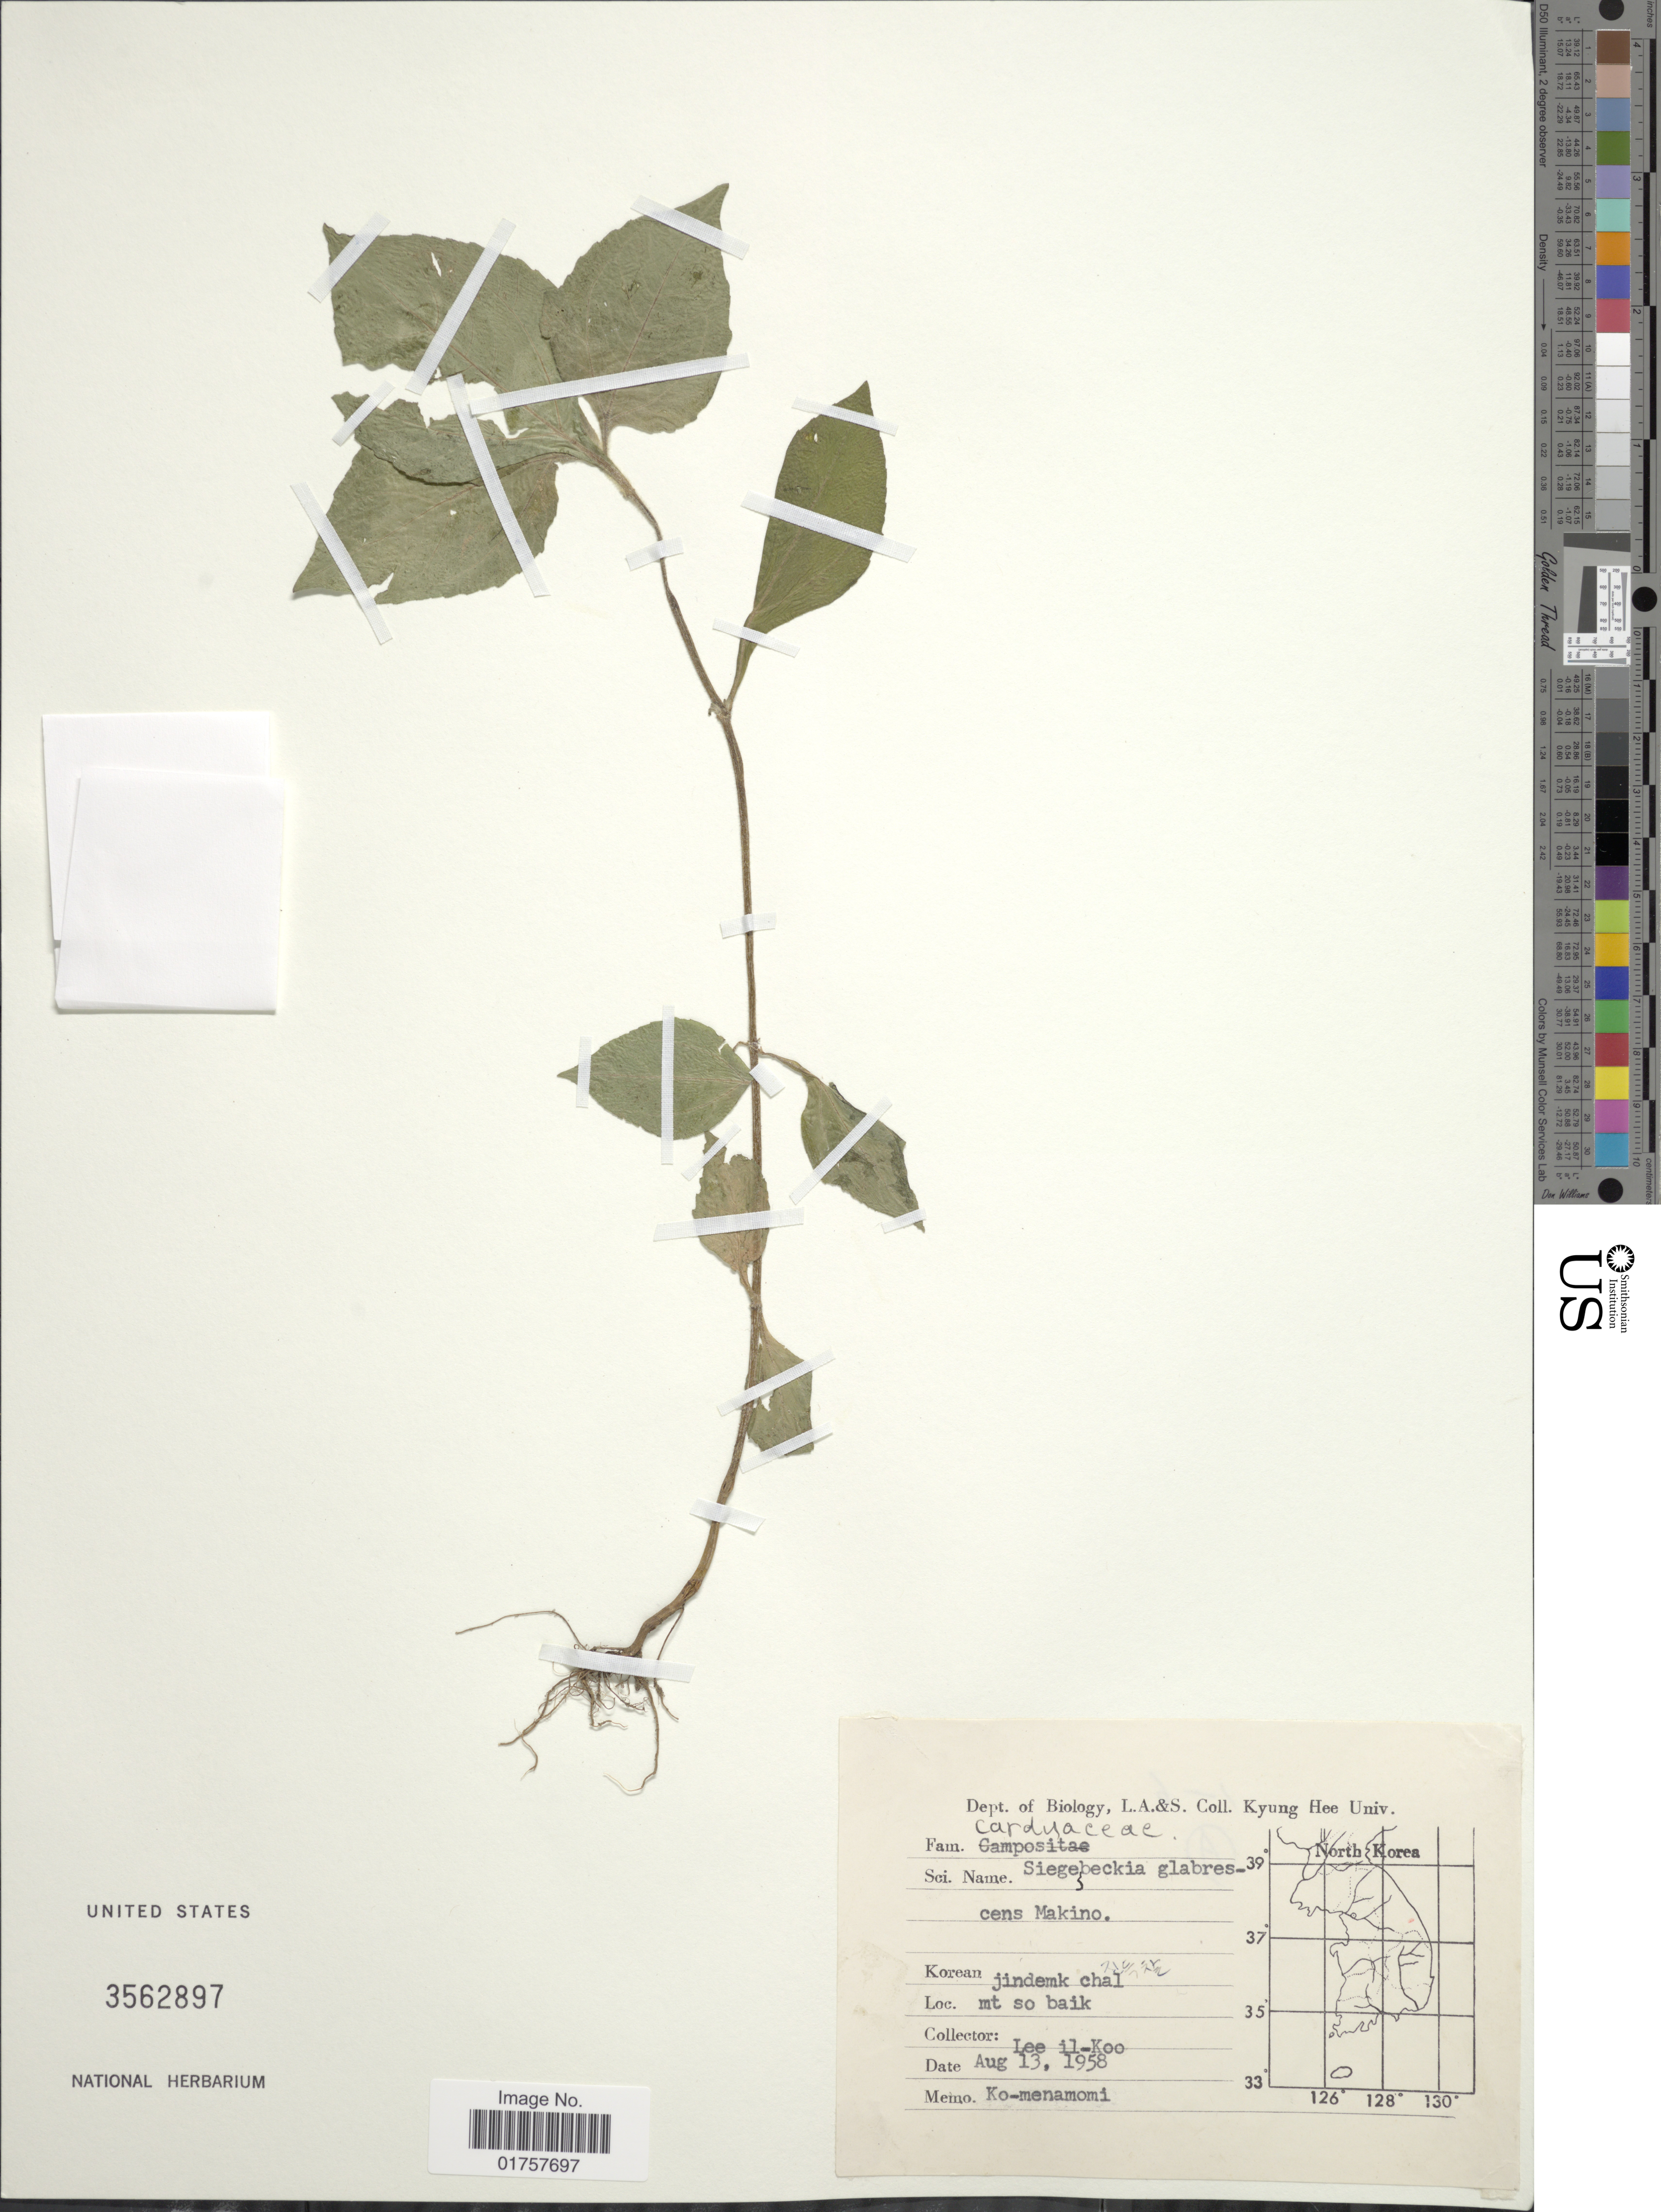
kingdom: Plantae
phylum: Tracheophyta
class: Magnoliopsida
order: Asterales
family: Asteraceae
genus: Sigesbeckia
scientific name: Sigesbeckia glabrescens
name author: Makino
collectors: I. Lee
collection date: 1958-08-13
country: South Korea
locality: Mt so baik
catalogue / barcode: US 3562897